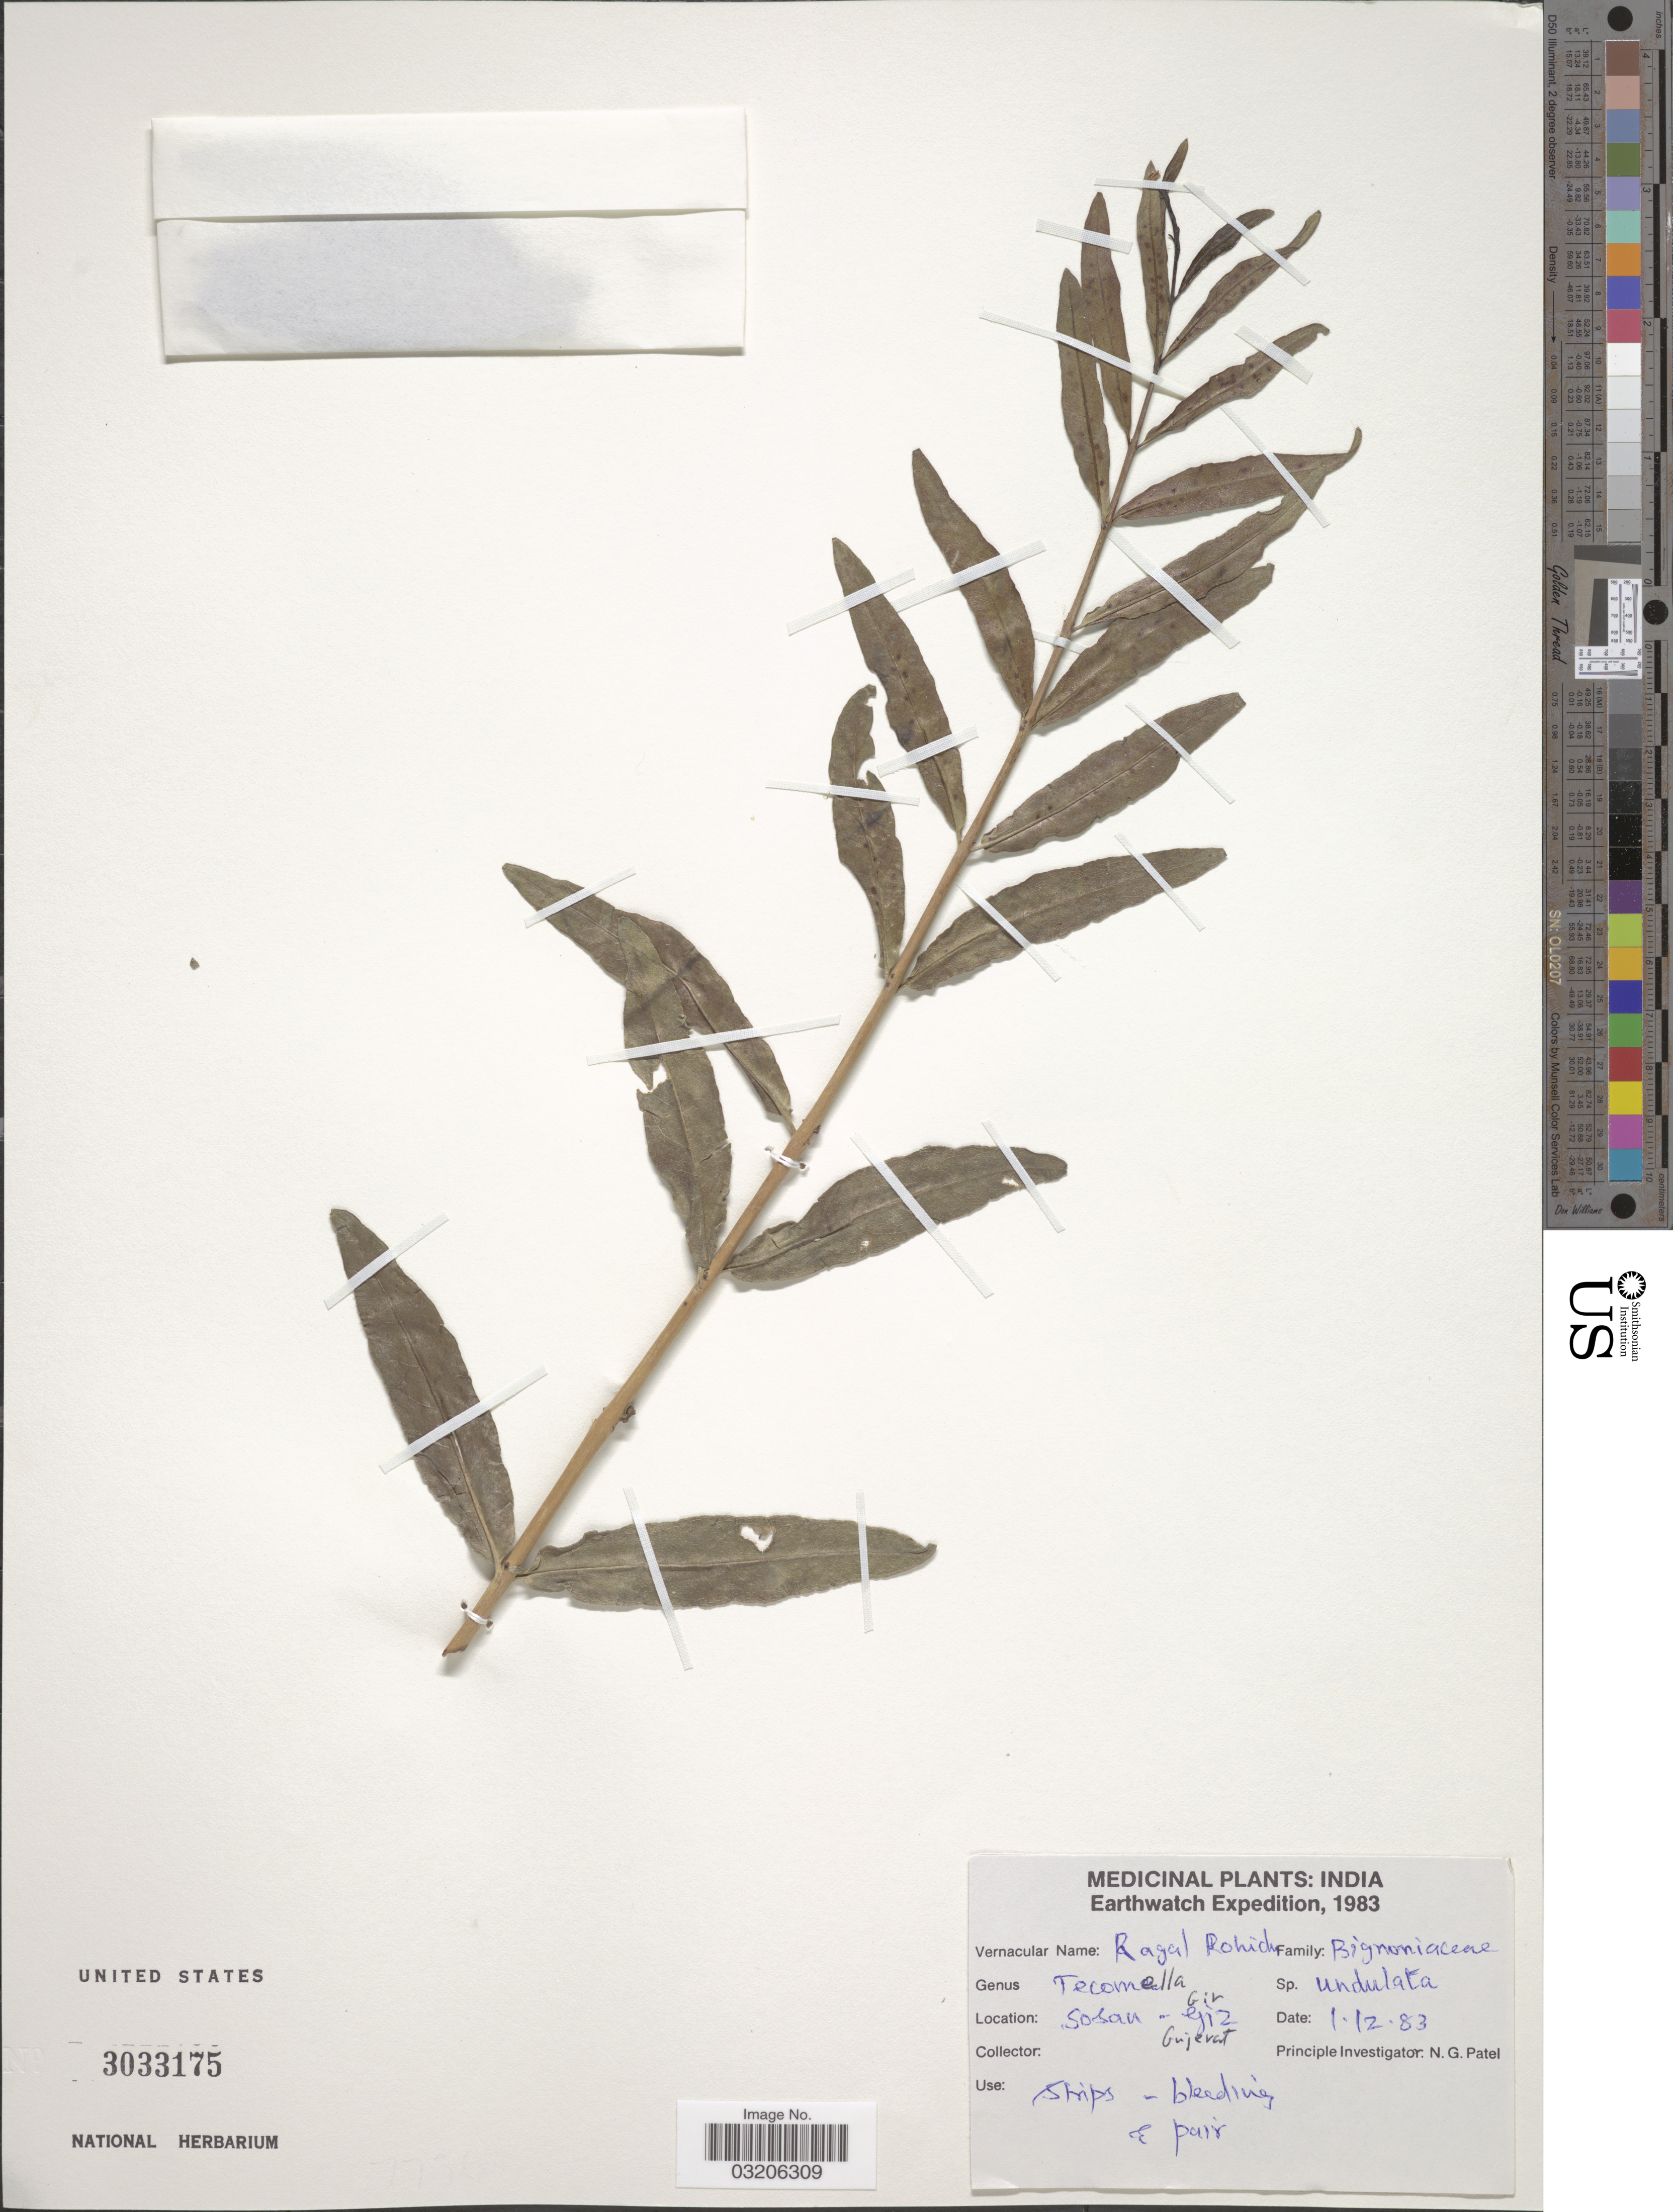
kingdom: Plantae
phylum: Tracheophyta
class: Magnoliopsida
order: Lamiales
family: Bignoniaceae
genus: Tecomella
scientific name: Tecomella undulata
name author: (Sm.) Seem.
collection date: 1983-12-01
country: India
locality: Sosan - Gir.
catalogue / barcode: US 3033175